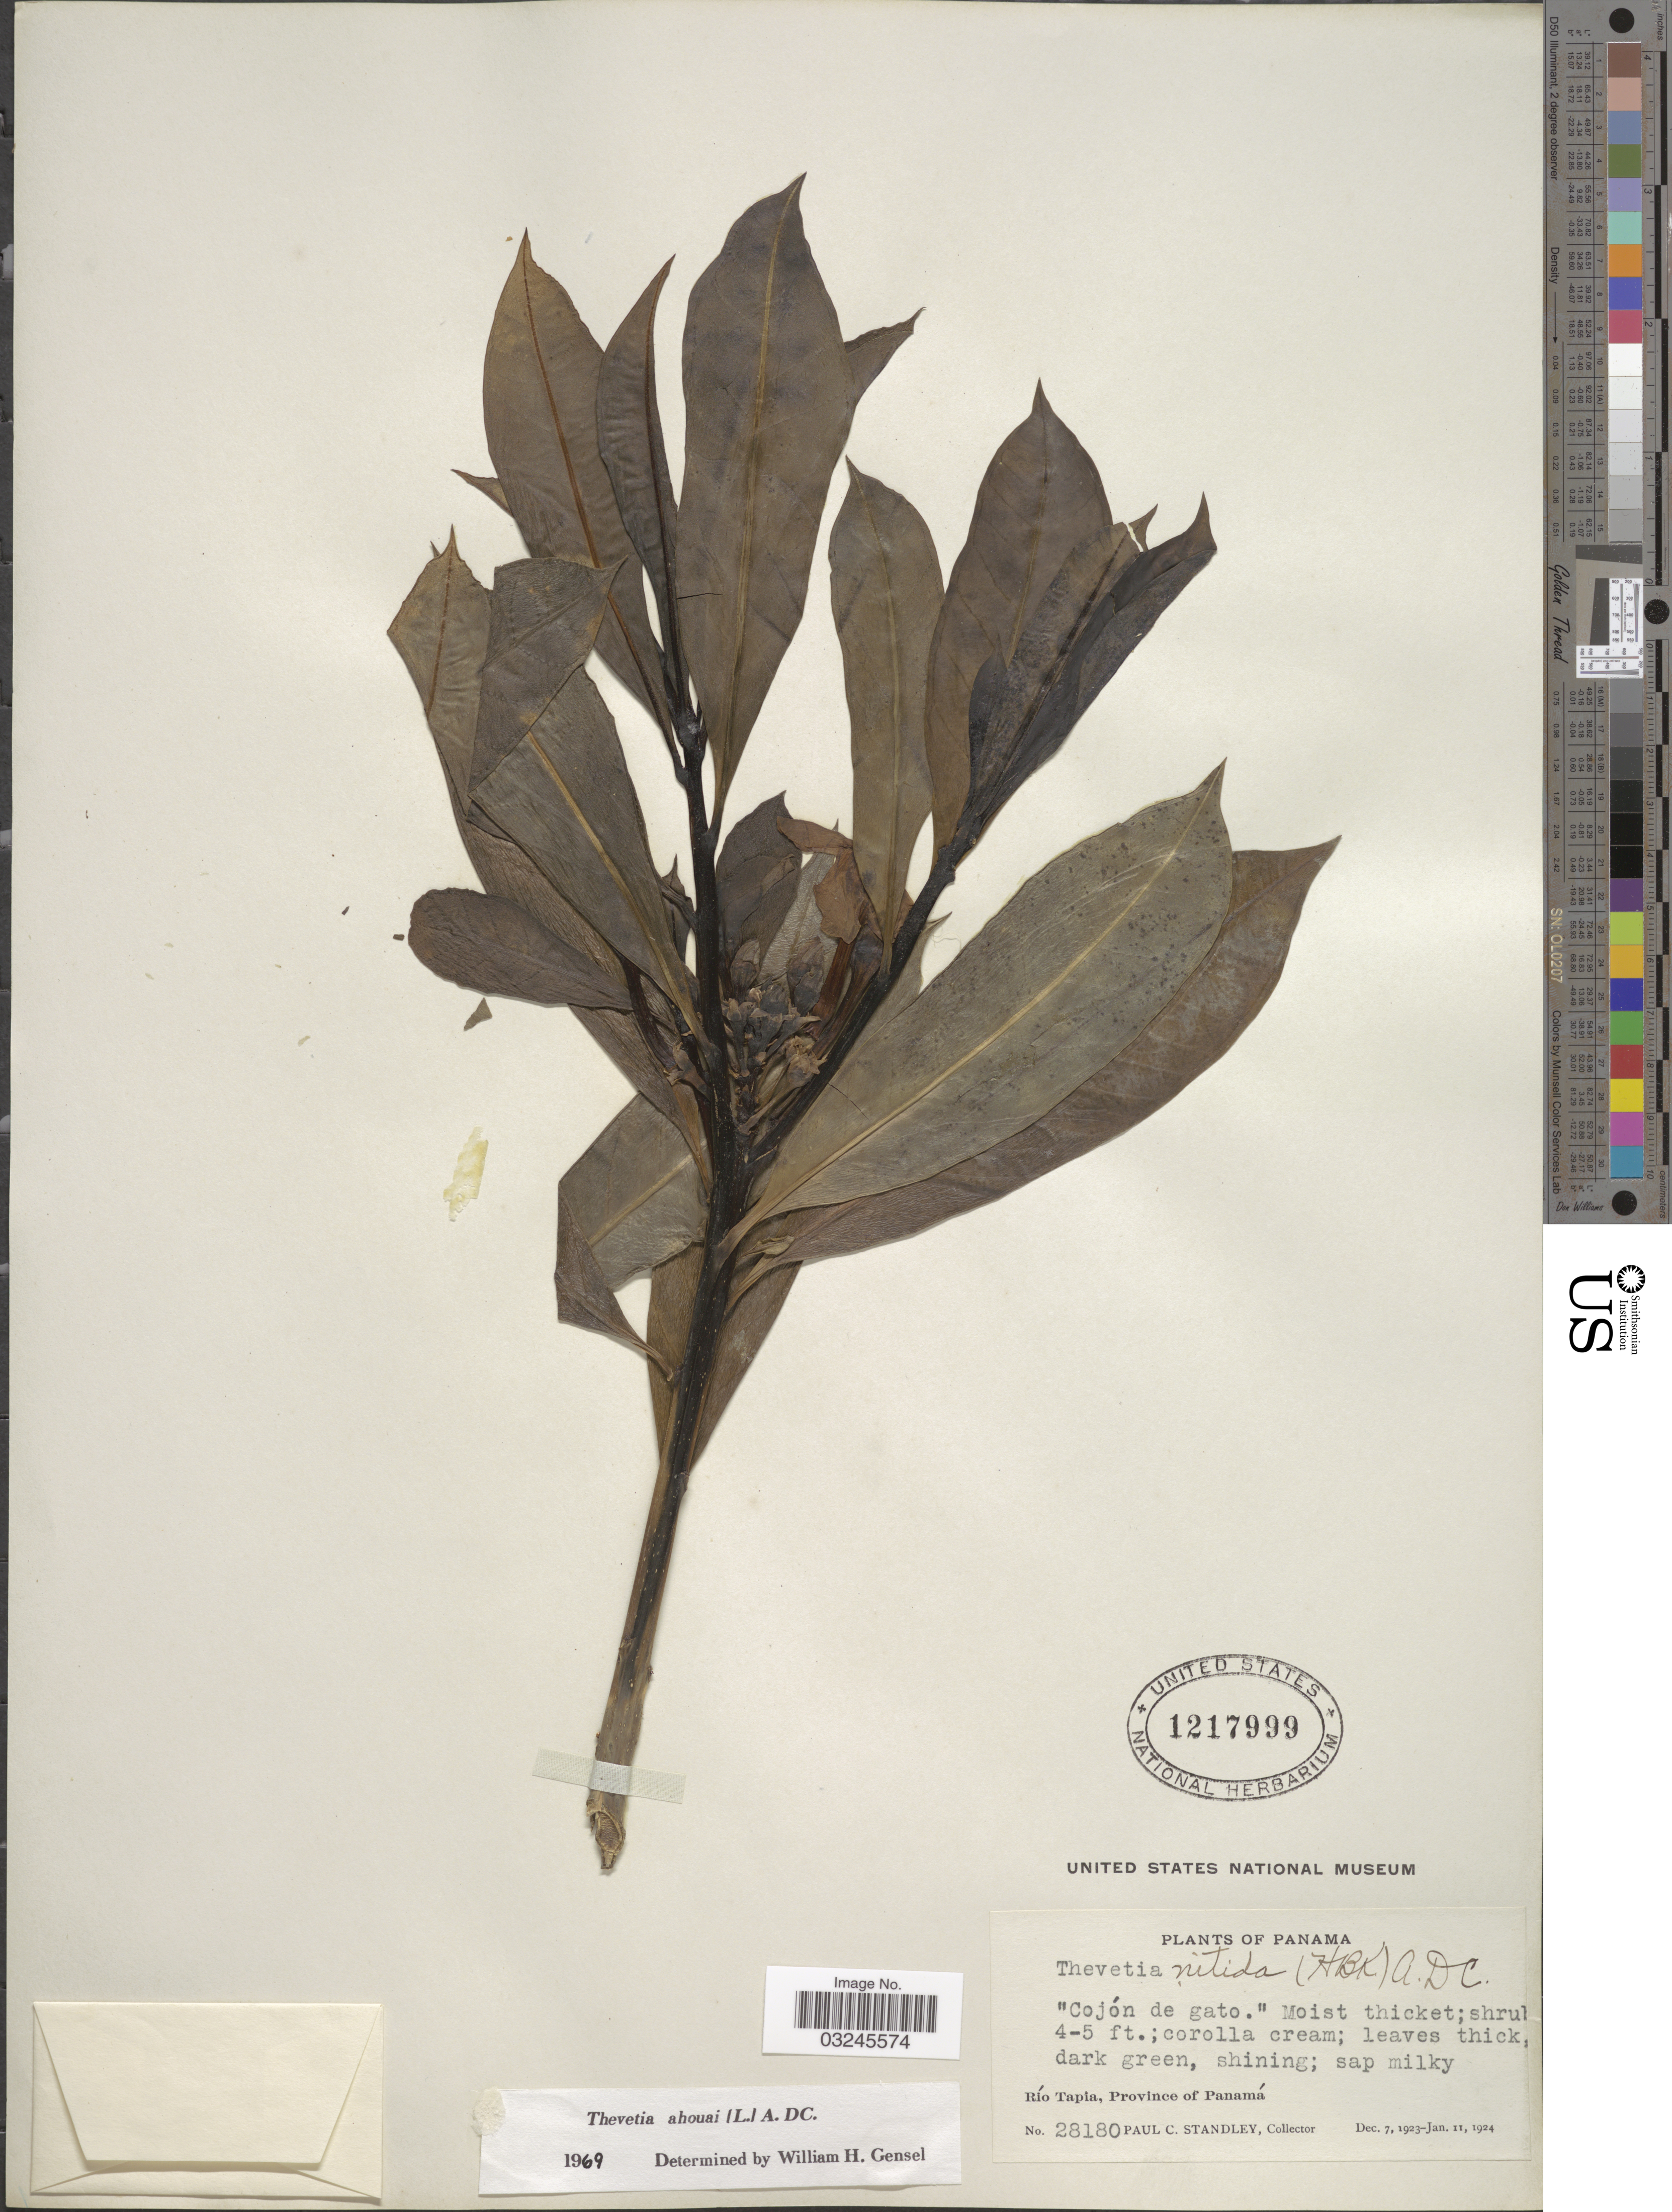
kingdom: Plantae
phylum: Tracheophyta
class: Magnoliopsida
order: Gentianales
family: Apocynaceae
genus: Thevetia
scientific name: Thevetia ahouai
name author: (L.) A. DC.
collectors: P. C. Standley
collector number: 28180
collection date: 1923-12-07/1924-01-11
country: Panama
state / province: Panamá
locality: Río Tapia.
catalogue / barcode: US 1217999